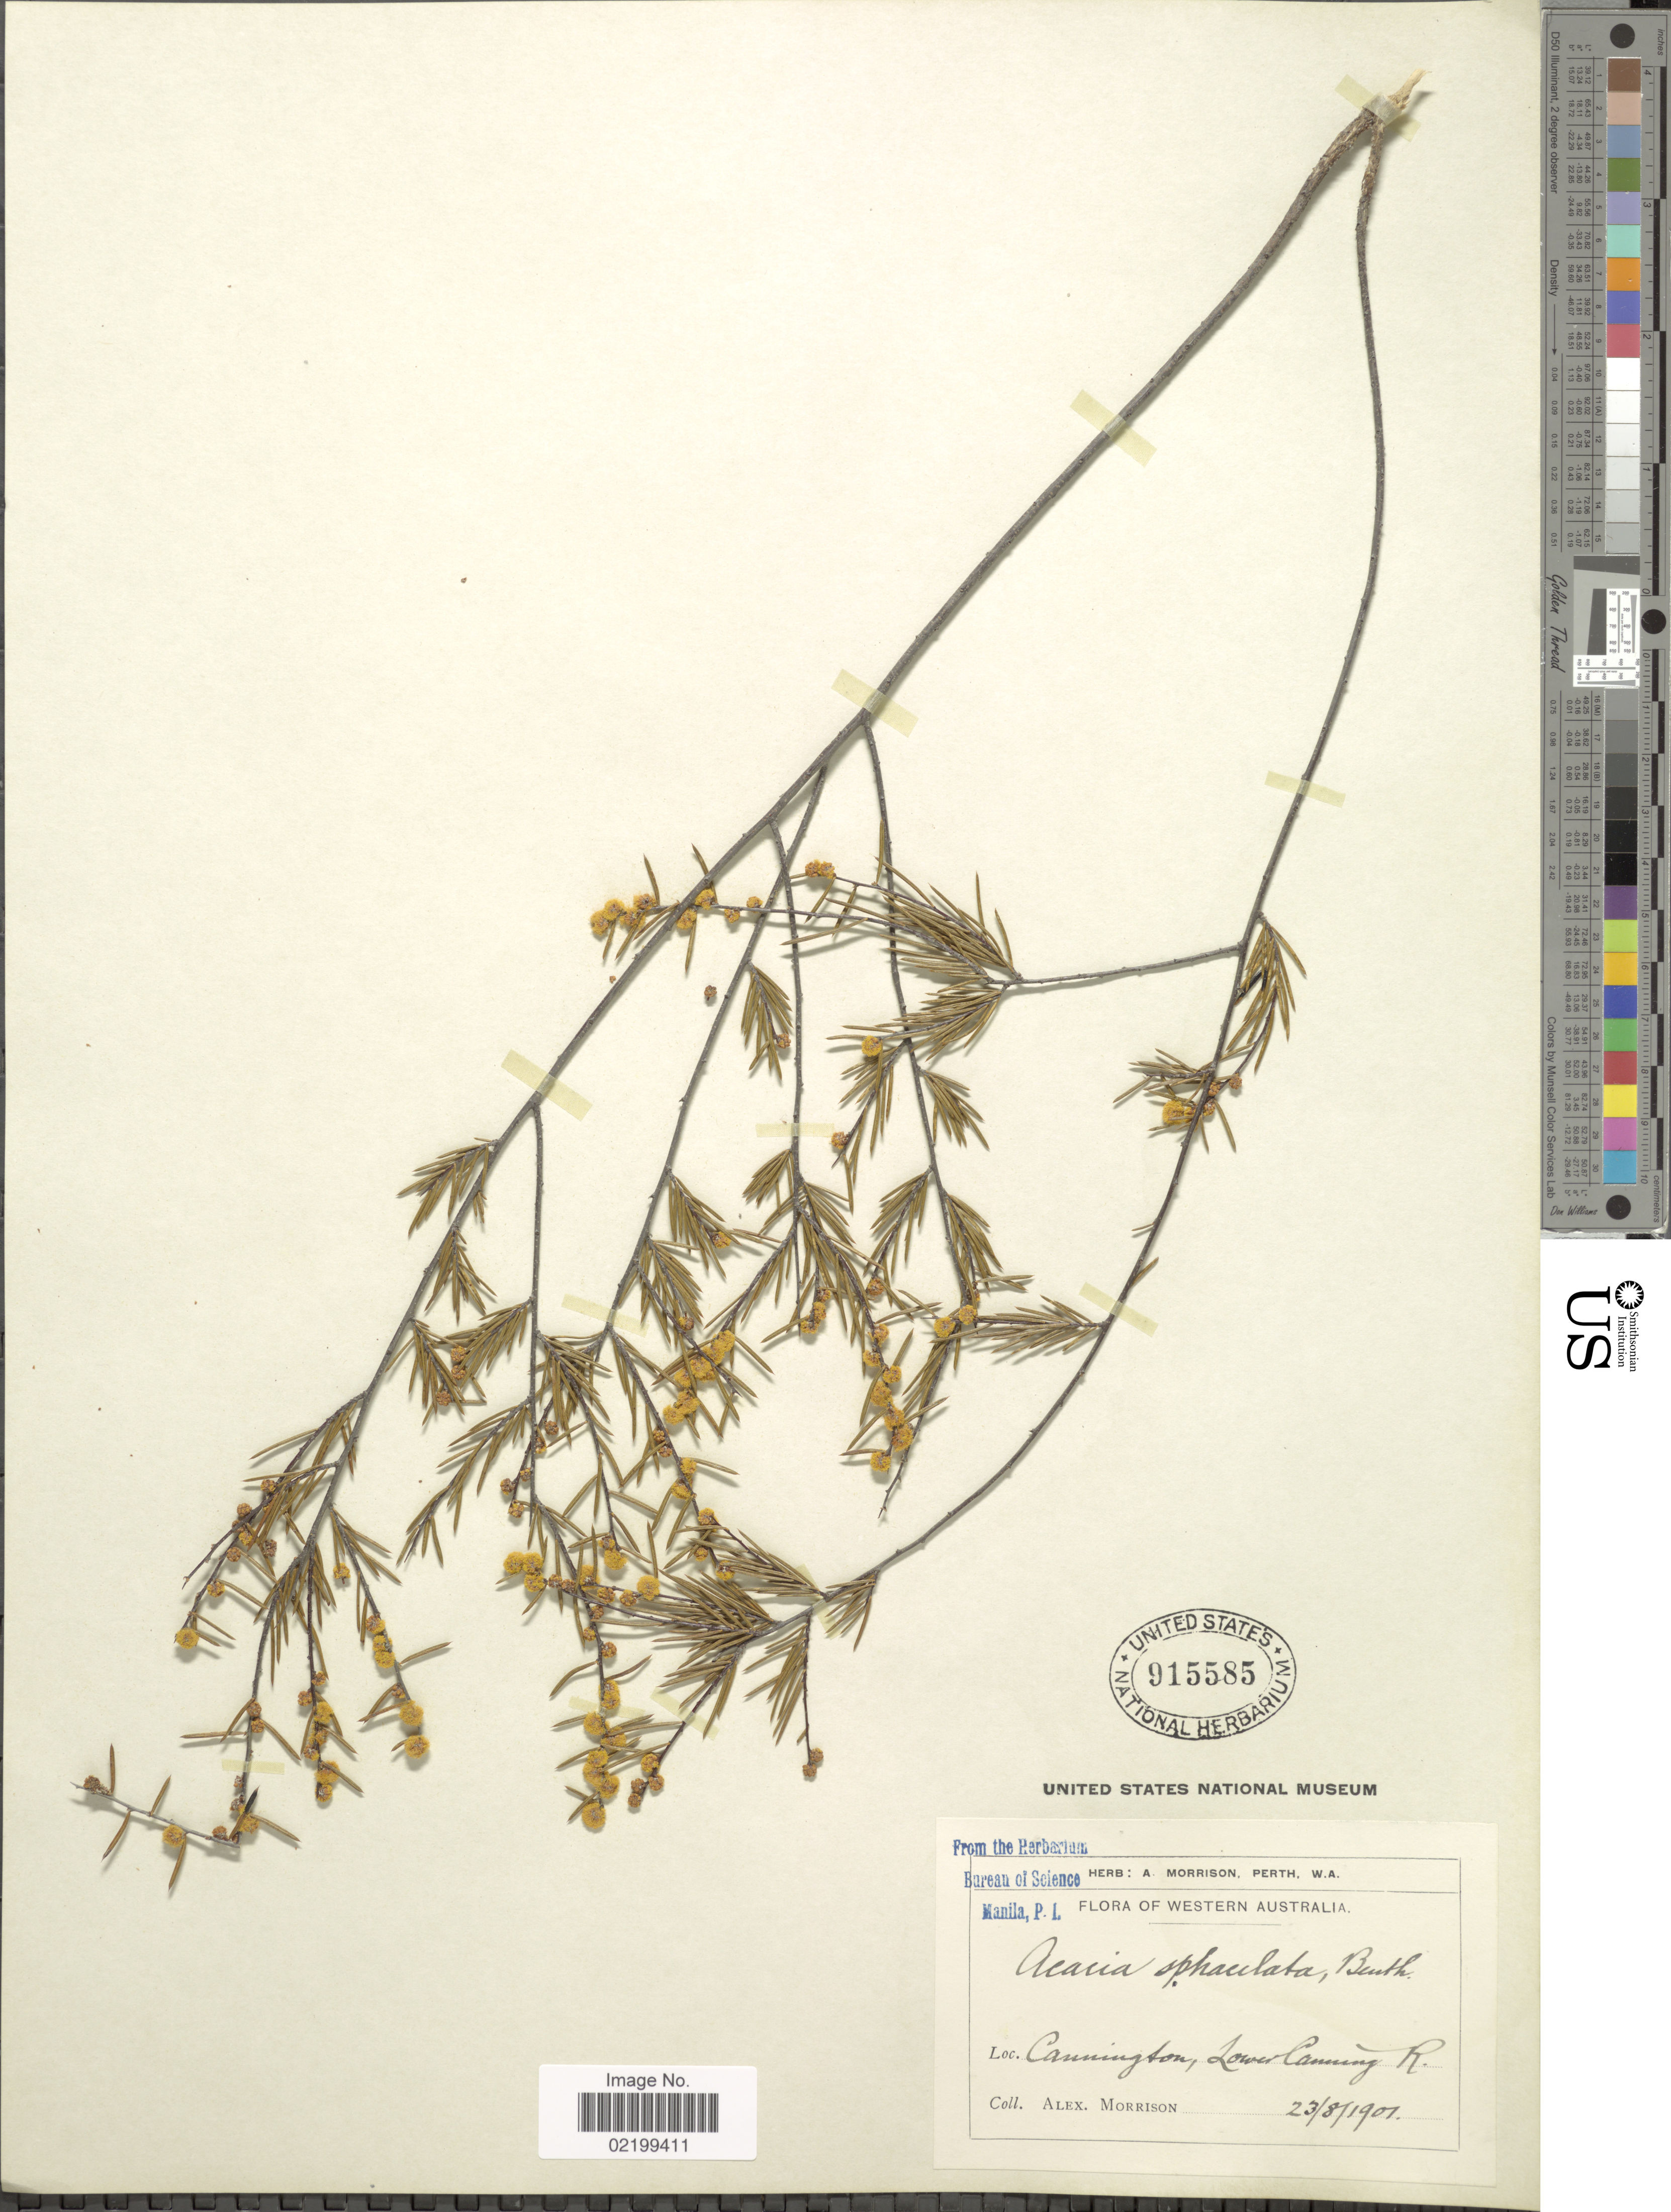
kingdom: Plantae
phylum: Tracheophyta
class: Magnoliopsida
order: Fabales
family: Fabaceae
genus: Acacia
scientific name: Acacia sphacelata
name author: Benth.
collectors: A. Morrison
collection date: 1901-08-23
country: Australia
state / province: Western Australia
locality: Cannington, Lower Canning R.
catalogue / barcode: US 915585